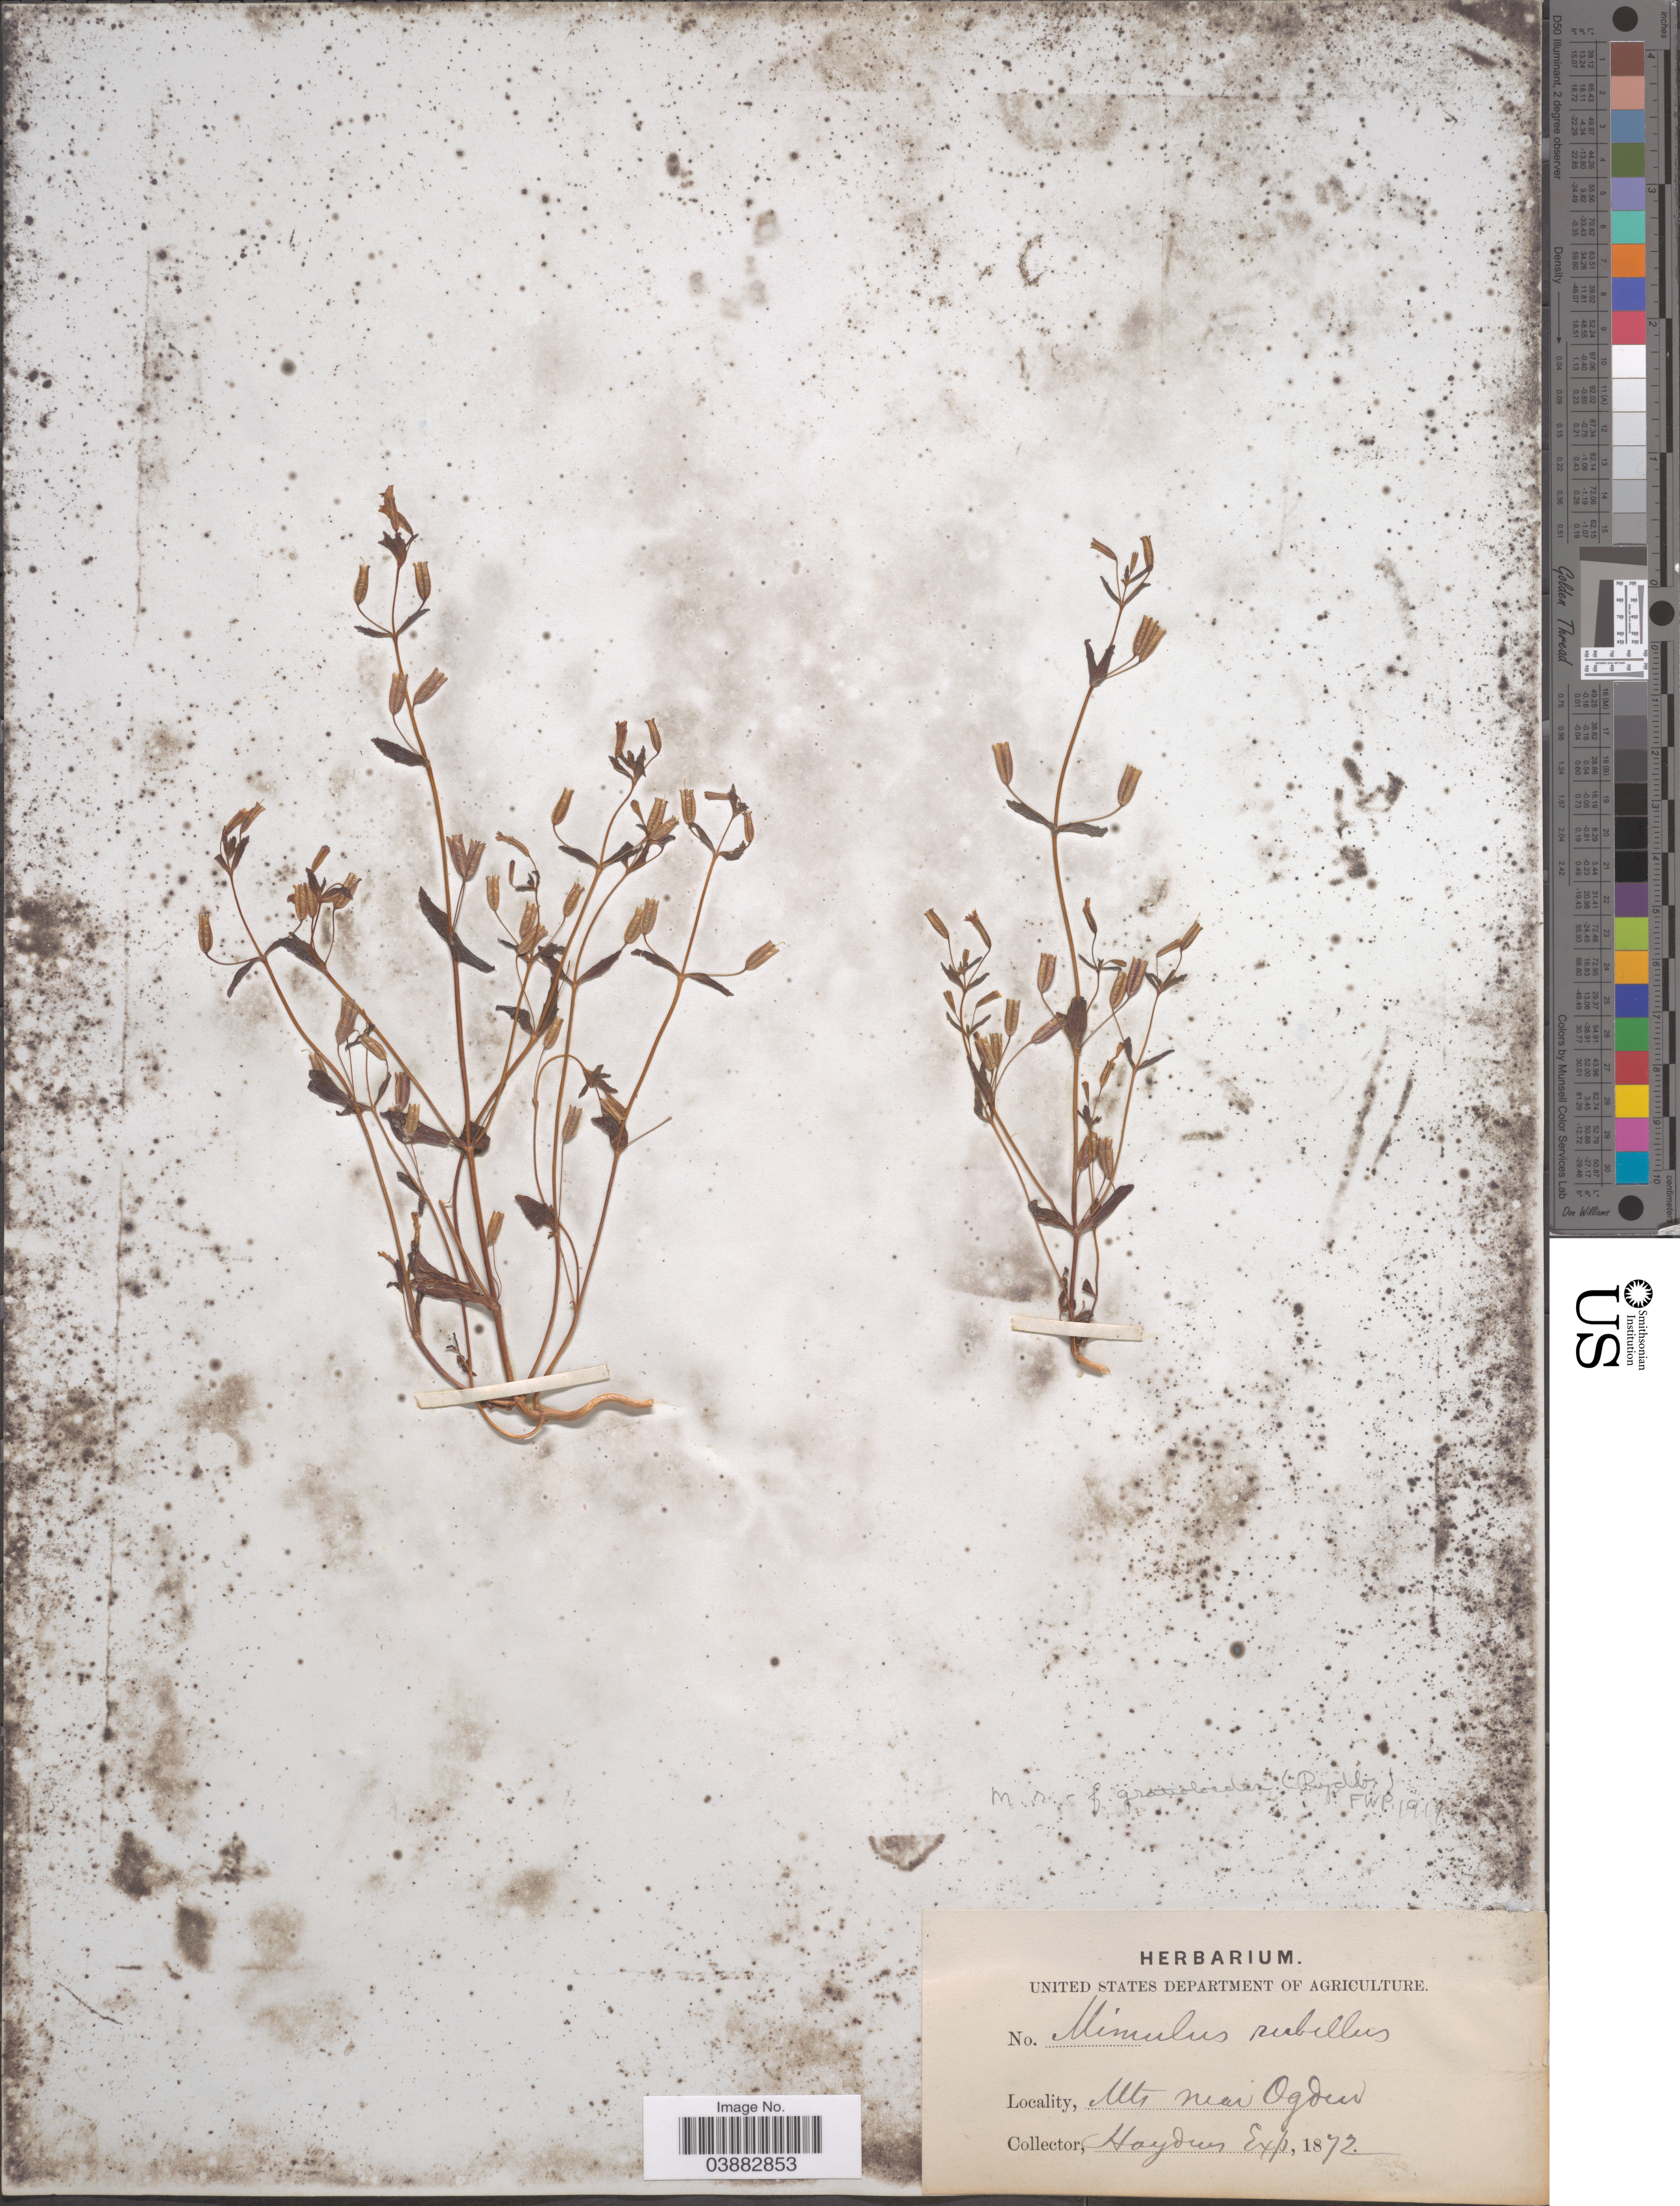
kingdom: Plantae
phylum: Tracheophyta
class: Magnoliopsida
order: Lamiales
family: Phrymaceae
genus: Mimulus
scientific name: Mimulus rubellus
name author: A. Gray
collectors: Haydens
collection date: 1872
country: United States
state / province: Utah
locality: Mts near Ogden.